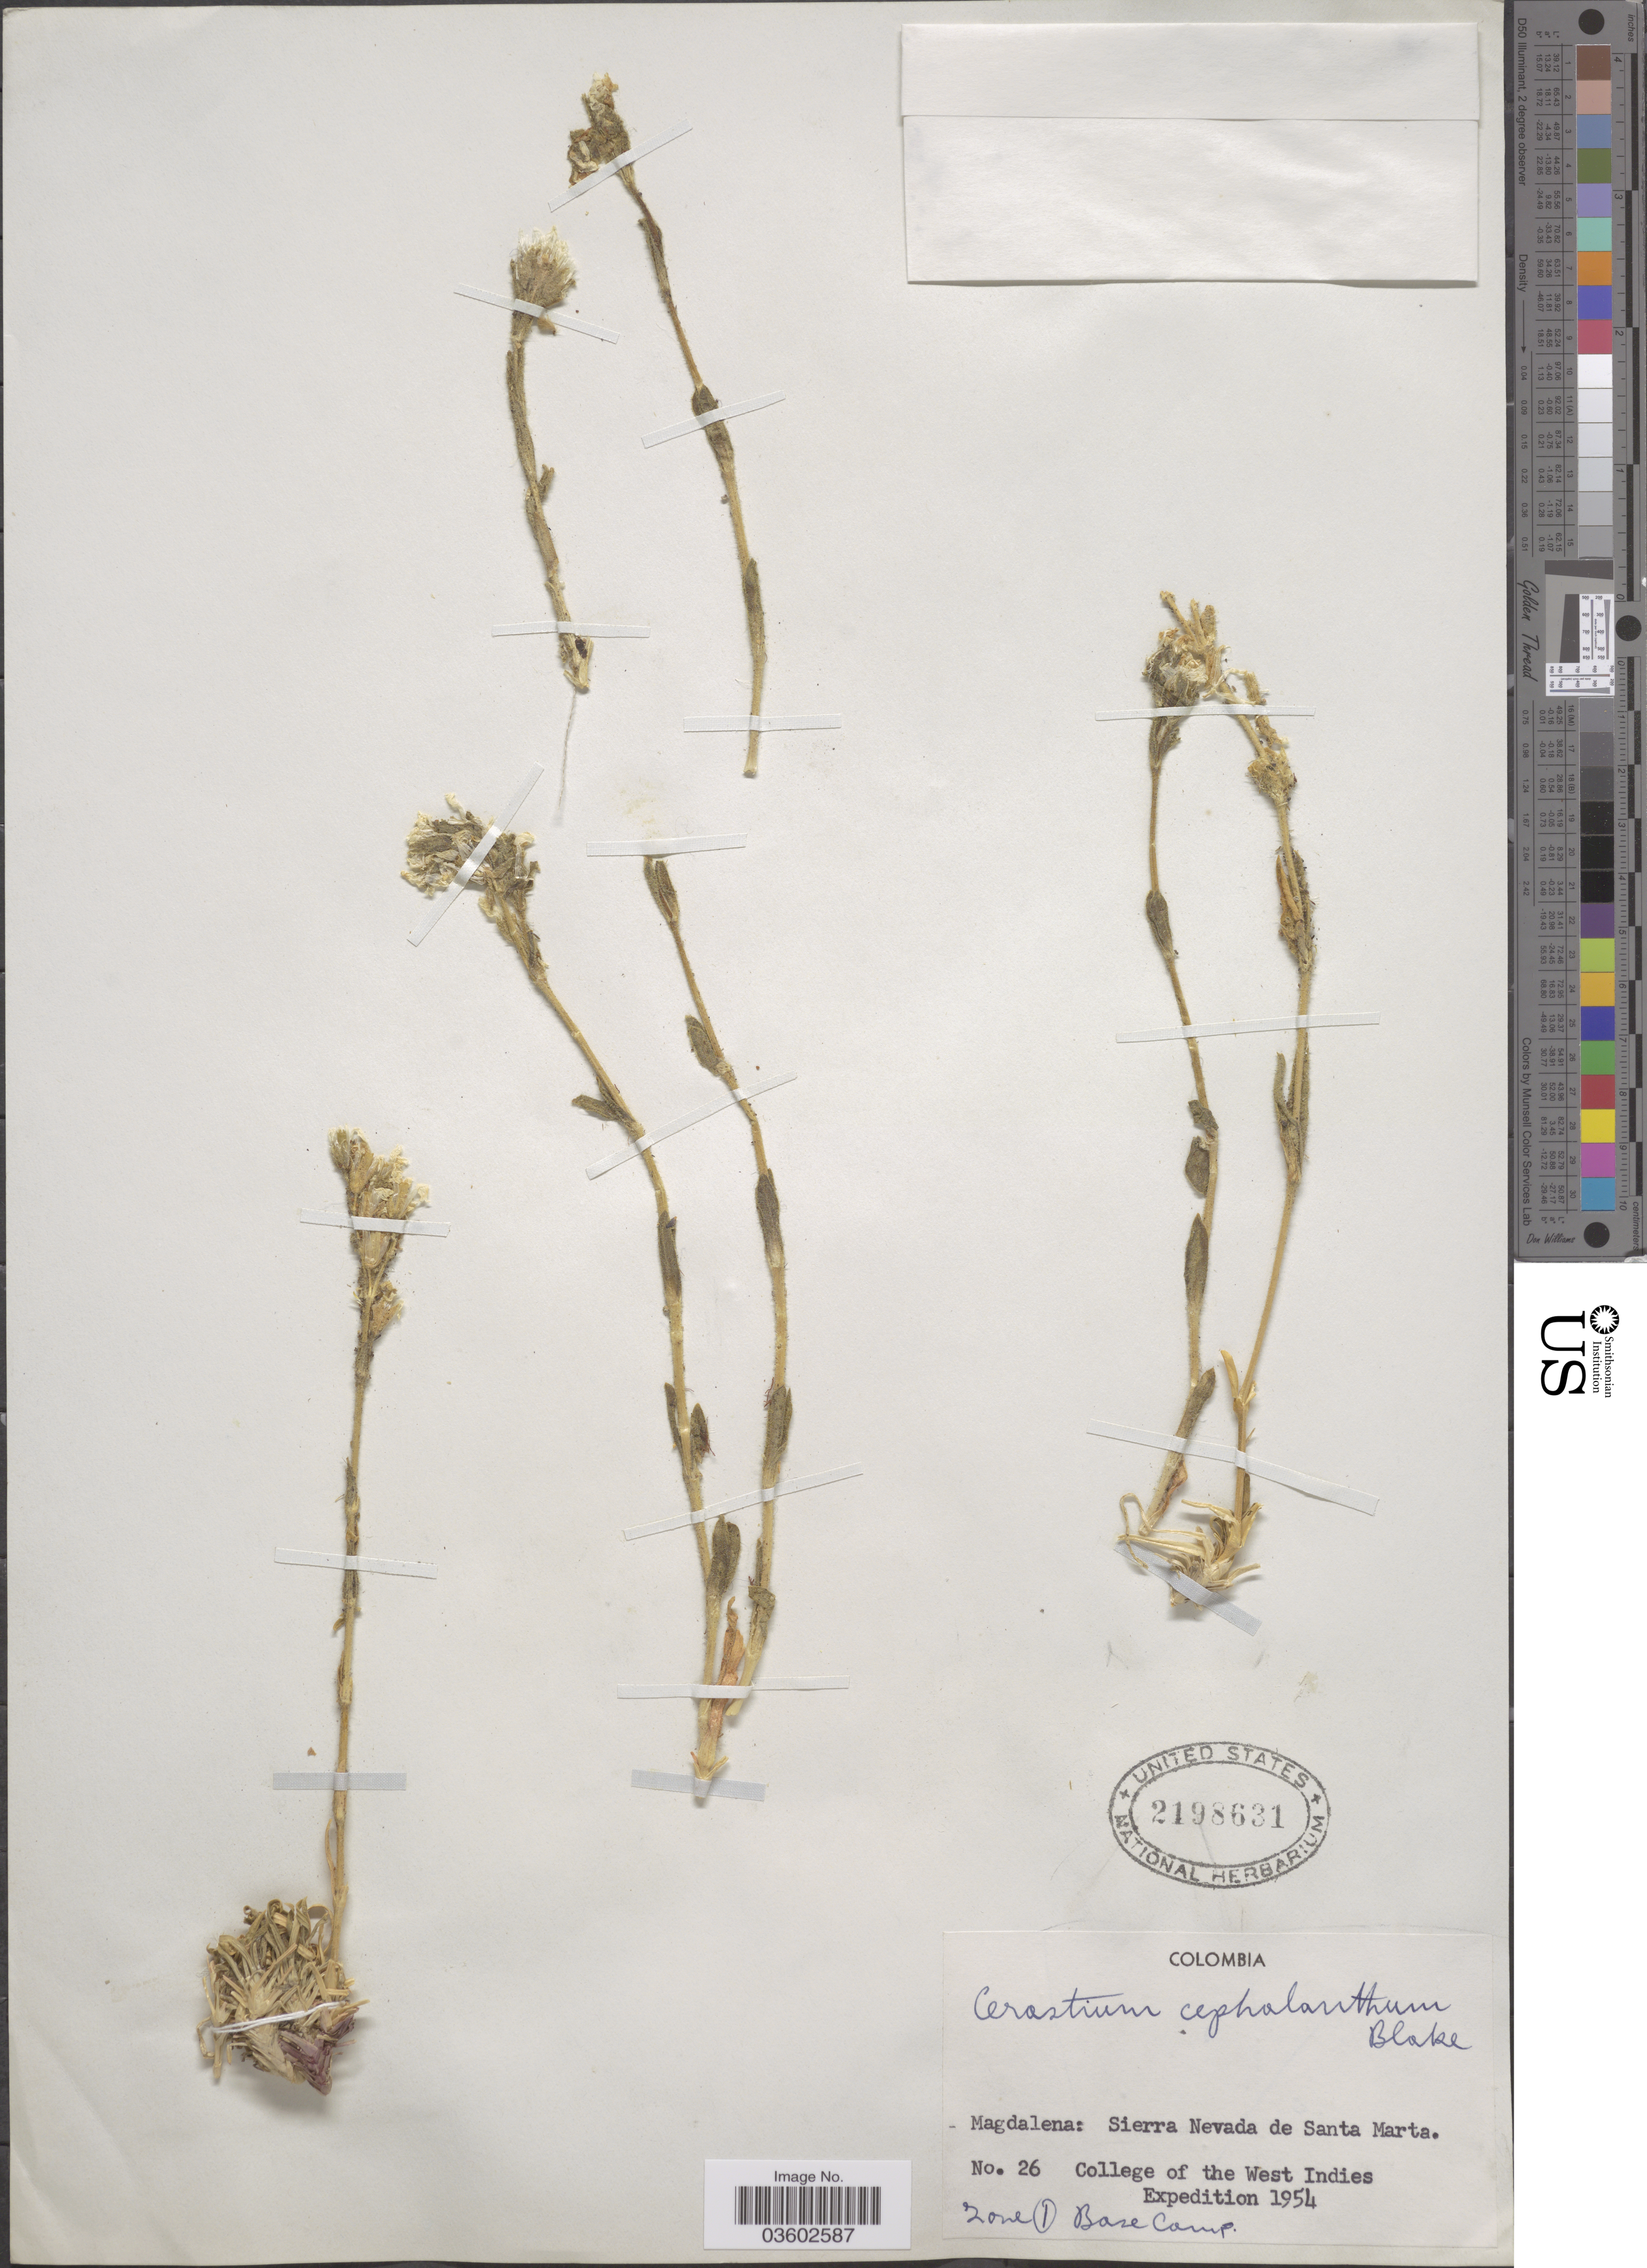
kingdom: Plantae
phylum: Tracheophyta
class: Magnoliopsida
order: Caryophyllales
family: Caryophyllaceae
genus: Cerastium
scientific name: Cerastium cephalanthum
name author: S.F. Blake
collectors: College of the West Indies Expedition 1954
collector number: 26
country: Colombia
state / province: Magdalena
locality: Sierra Nevada de Santa Marta. Zone 1 Base Camp.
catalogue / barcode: US 2198631